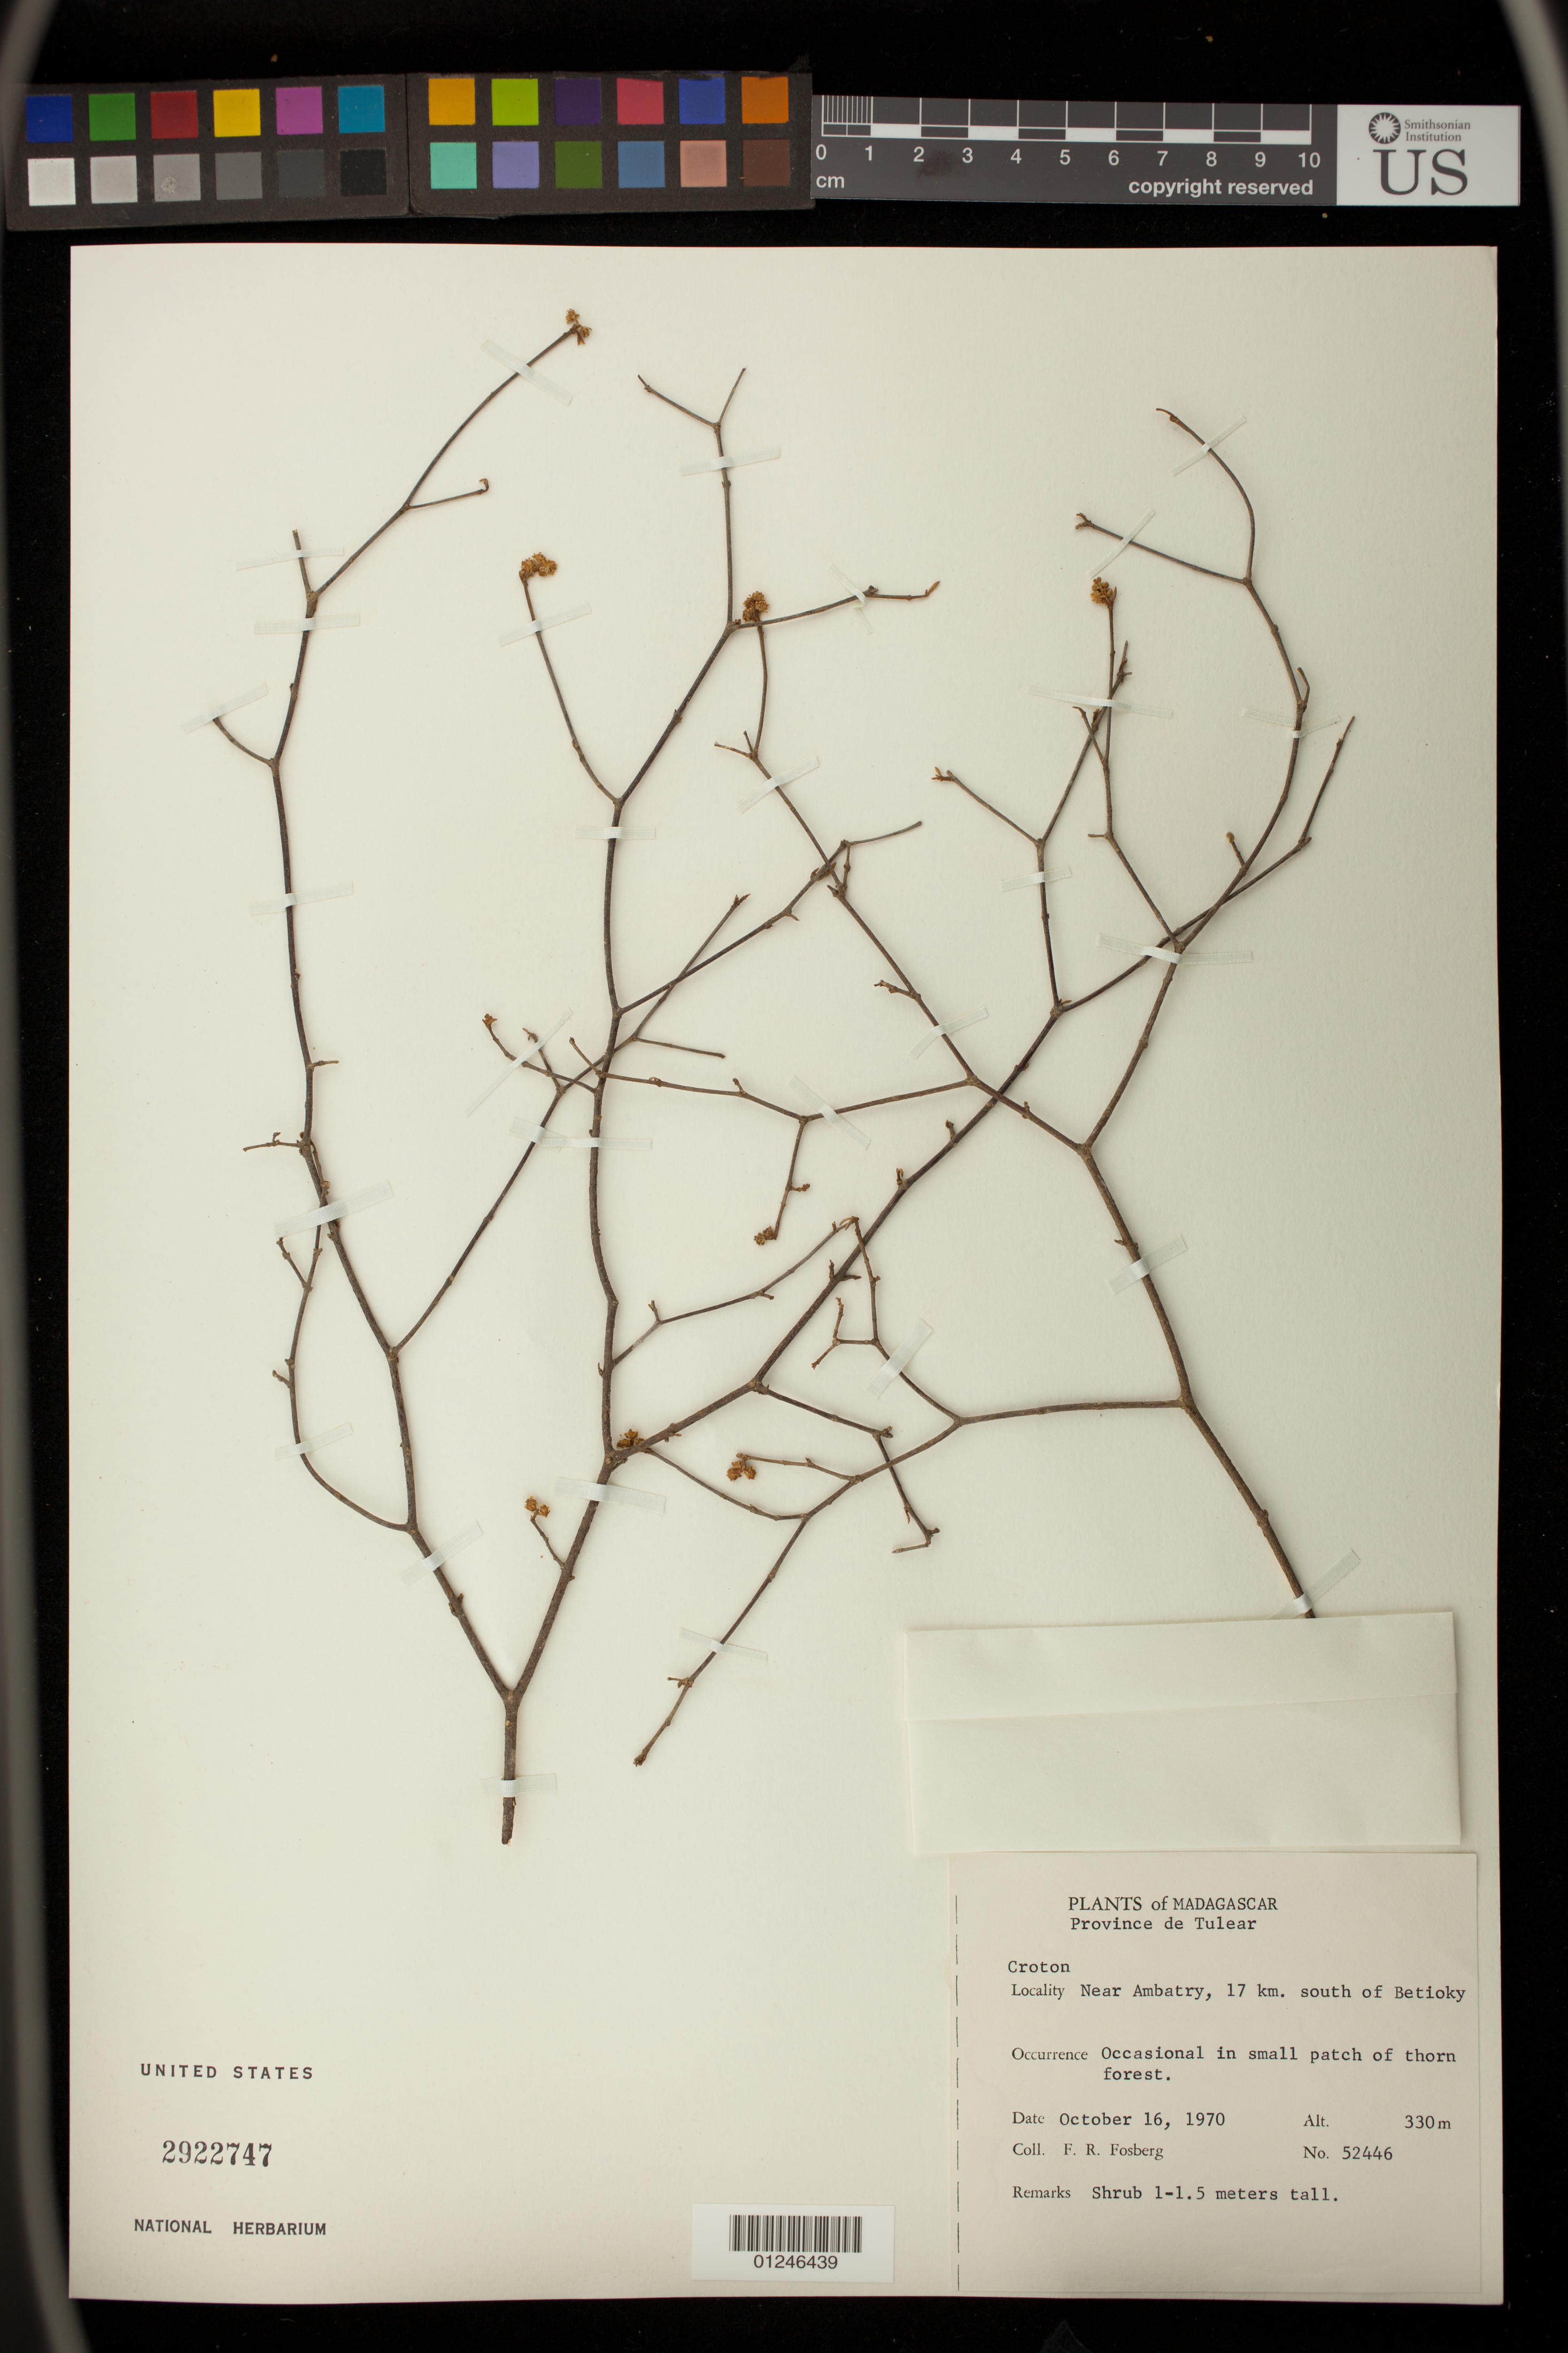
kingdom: Plantae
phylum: Tracheophyta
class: Magnoliopsida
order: Malpighiales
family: Euphorbiaceae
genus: Croton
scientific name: Croton sp.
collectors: F. R. Fosberg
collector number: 52446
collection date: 1970-10-16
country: Madagascar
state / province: Atsimo-Andrefana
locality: Near Ambatry, 17 km. south of Betioky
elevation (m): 330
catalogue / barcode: US 2922747